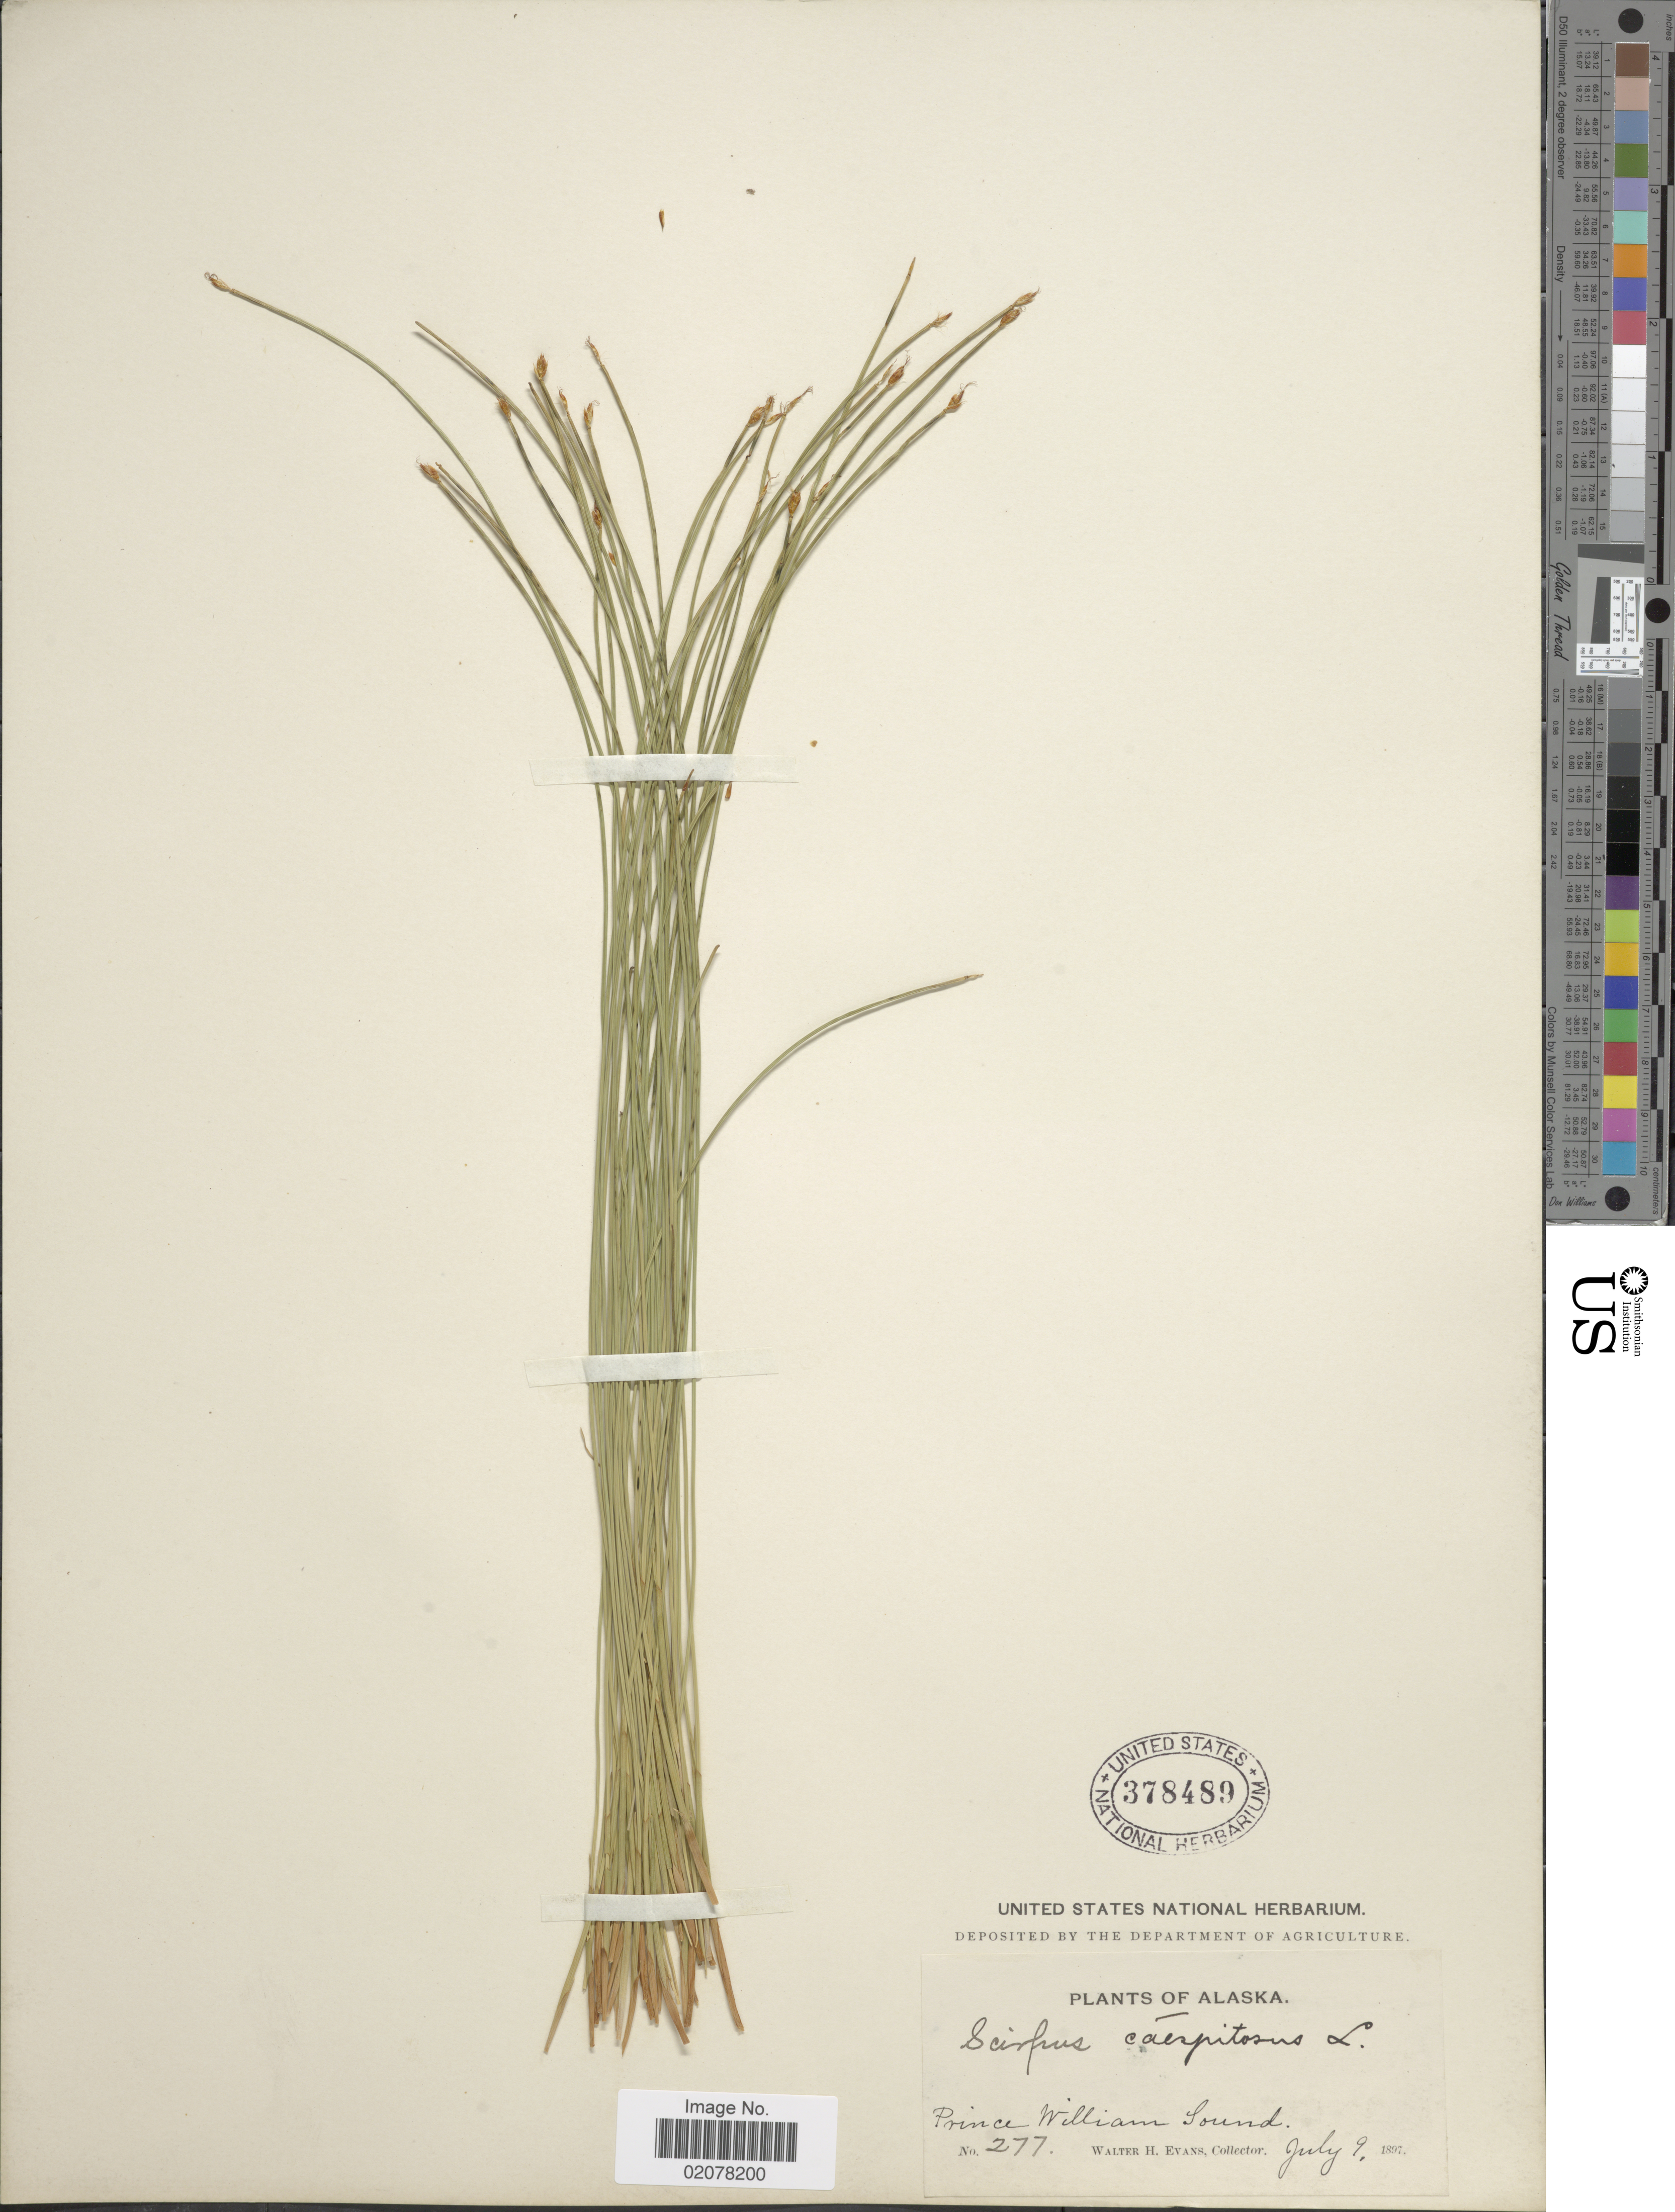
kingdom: Plantae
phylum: Tracheophyta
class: Liliopsida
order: Poales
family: Cyperaceae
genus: Trichophorum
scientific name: Trichophorum cespitosum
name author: (L.) Hartm.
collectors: W. H. Evans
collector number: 277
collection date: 1897-07-09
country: United States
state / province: Alaska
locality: Prince William Sound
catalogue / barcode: US 378489